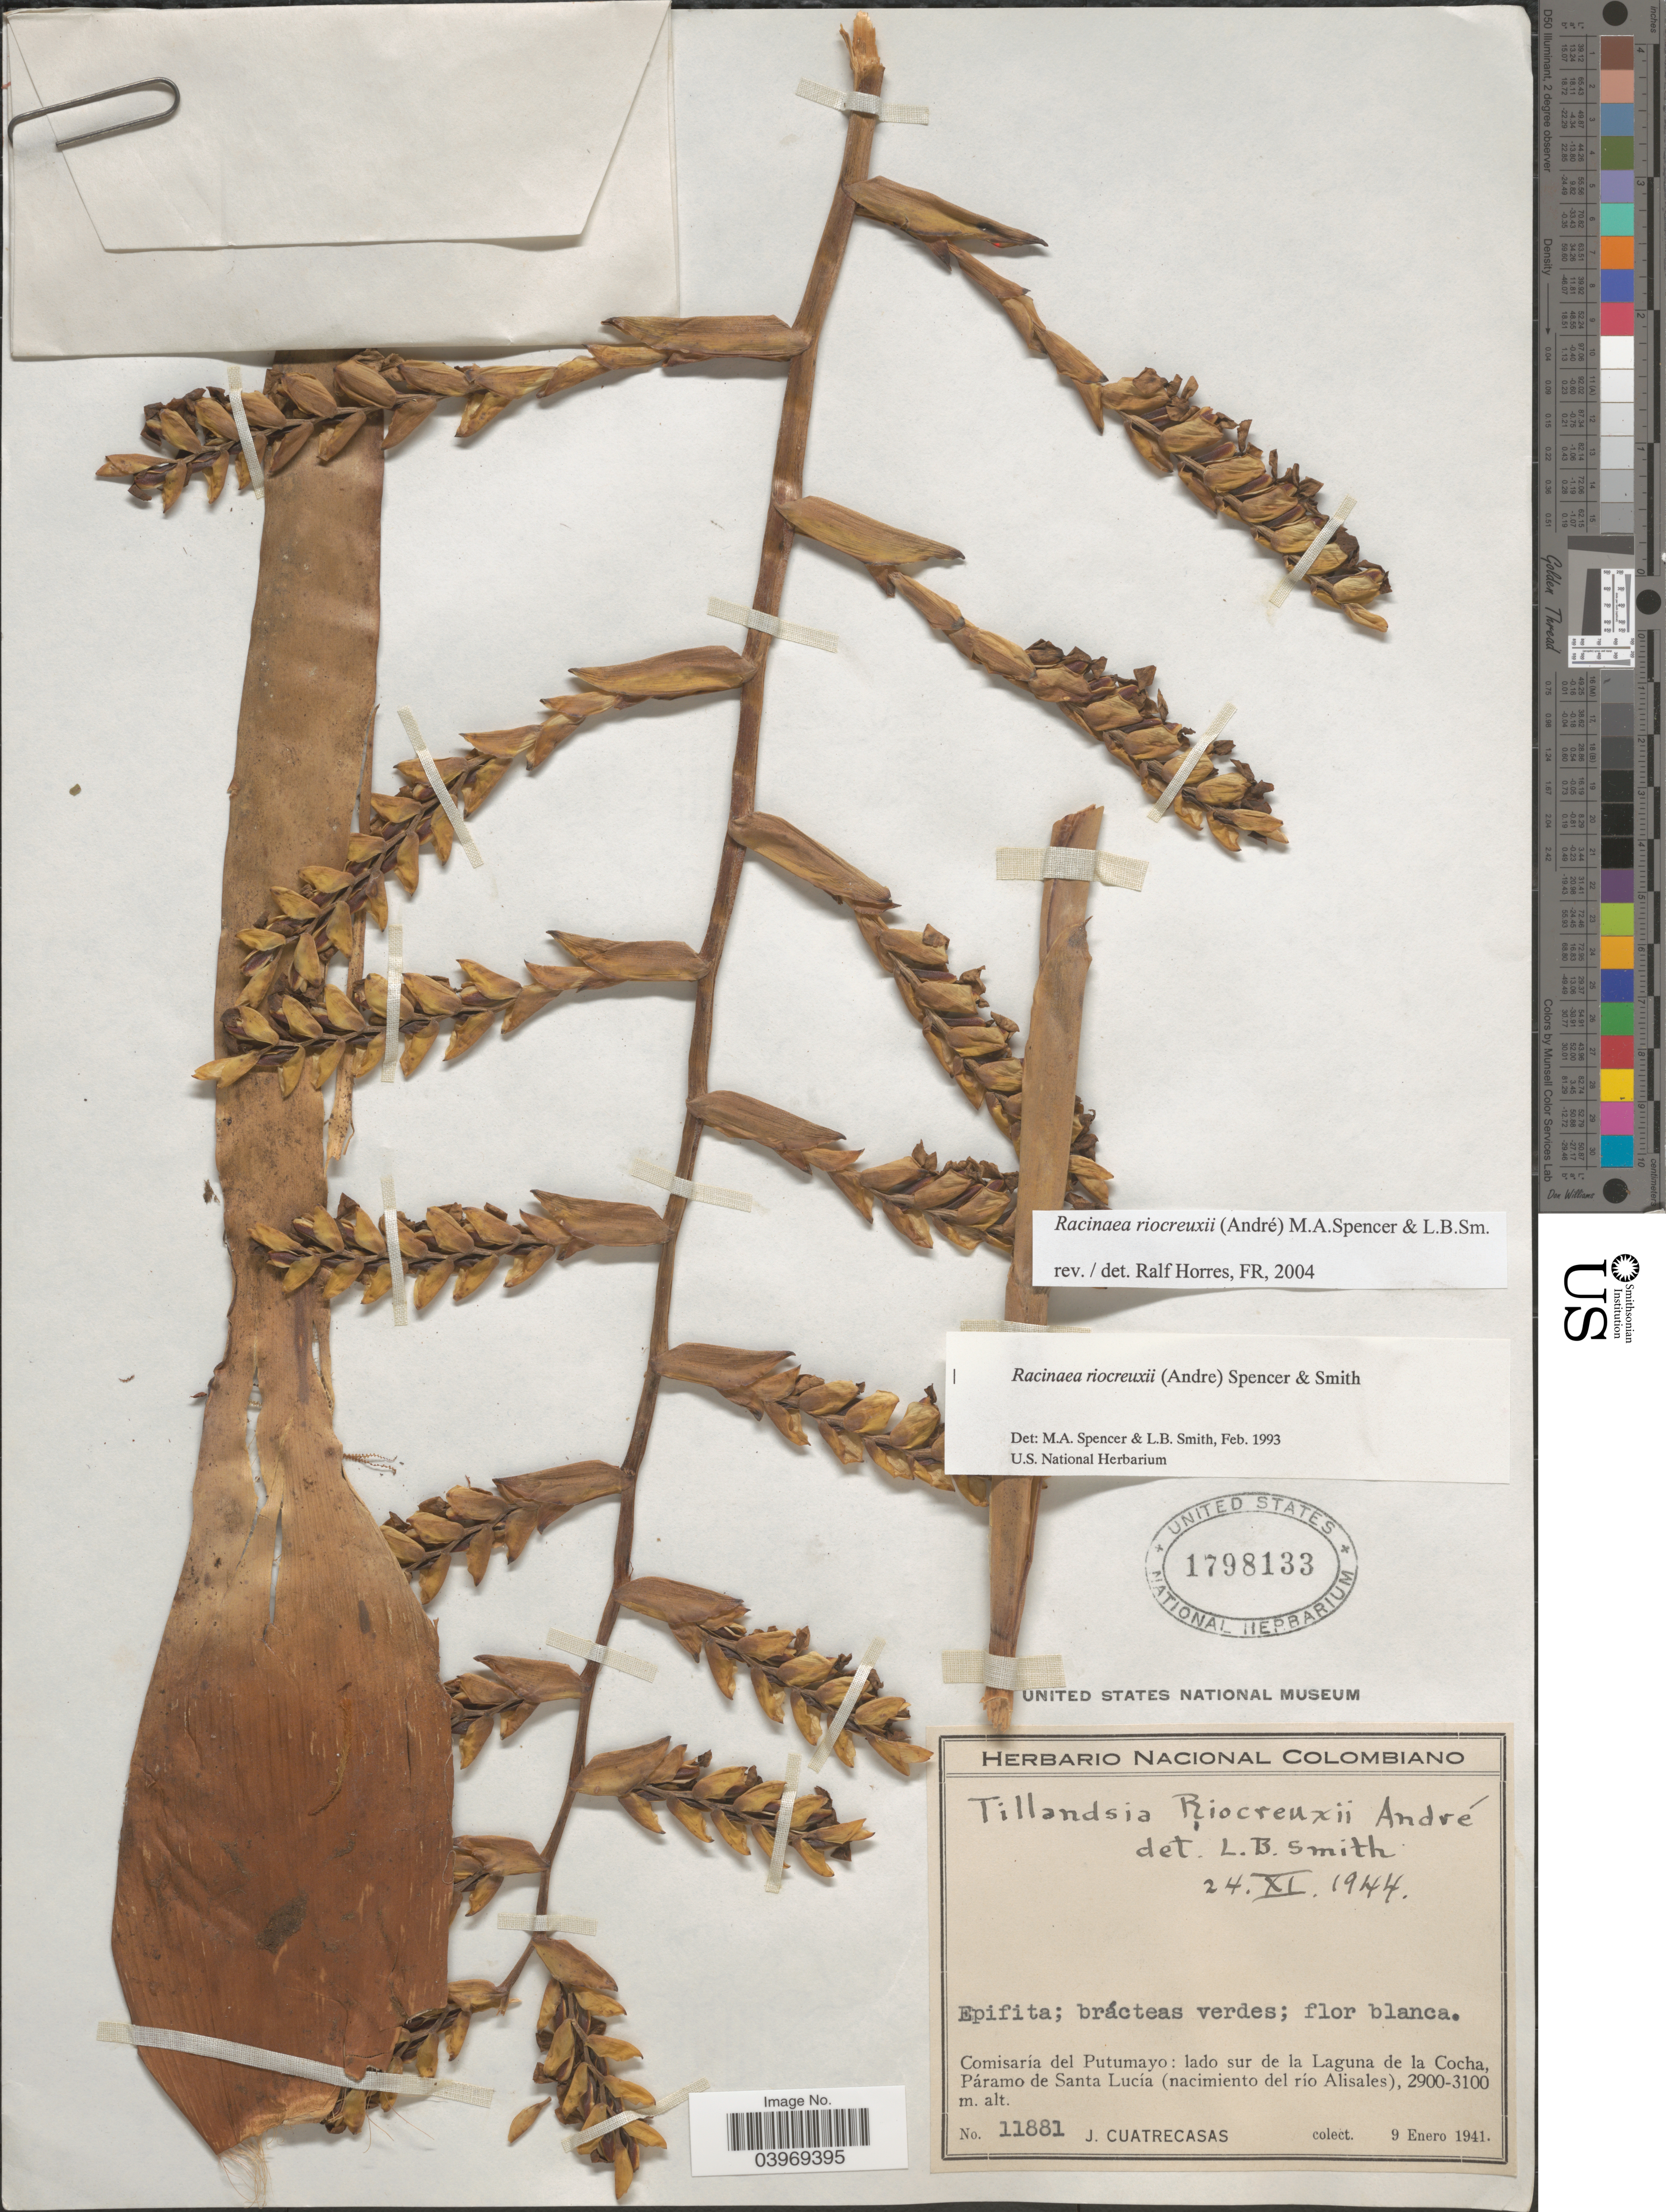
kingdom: Plantae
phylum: Tracheophyta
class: Liliopsida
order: Poales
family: Bromeliaceae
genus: Racinaea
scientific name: Racinaea riocreuxii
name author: (André) M.A. Spencer & L.B. Sm.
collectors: J. Cuatrecasas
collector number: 11881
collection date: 1941-01-09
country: Colombia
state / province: Putumayo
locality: Comisaría del Putumayo: lado sur de la Laguna de la Cocha, Páramo de Santa Lucía (nacimiento del río Alisales).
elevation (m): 2900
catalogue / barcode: US 1798133